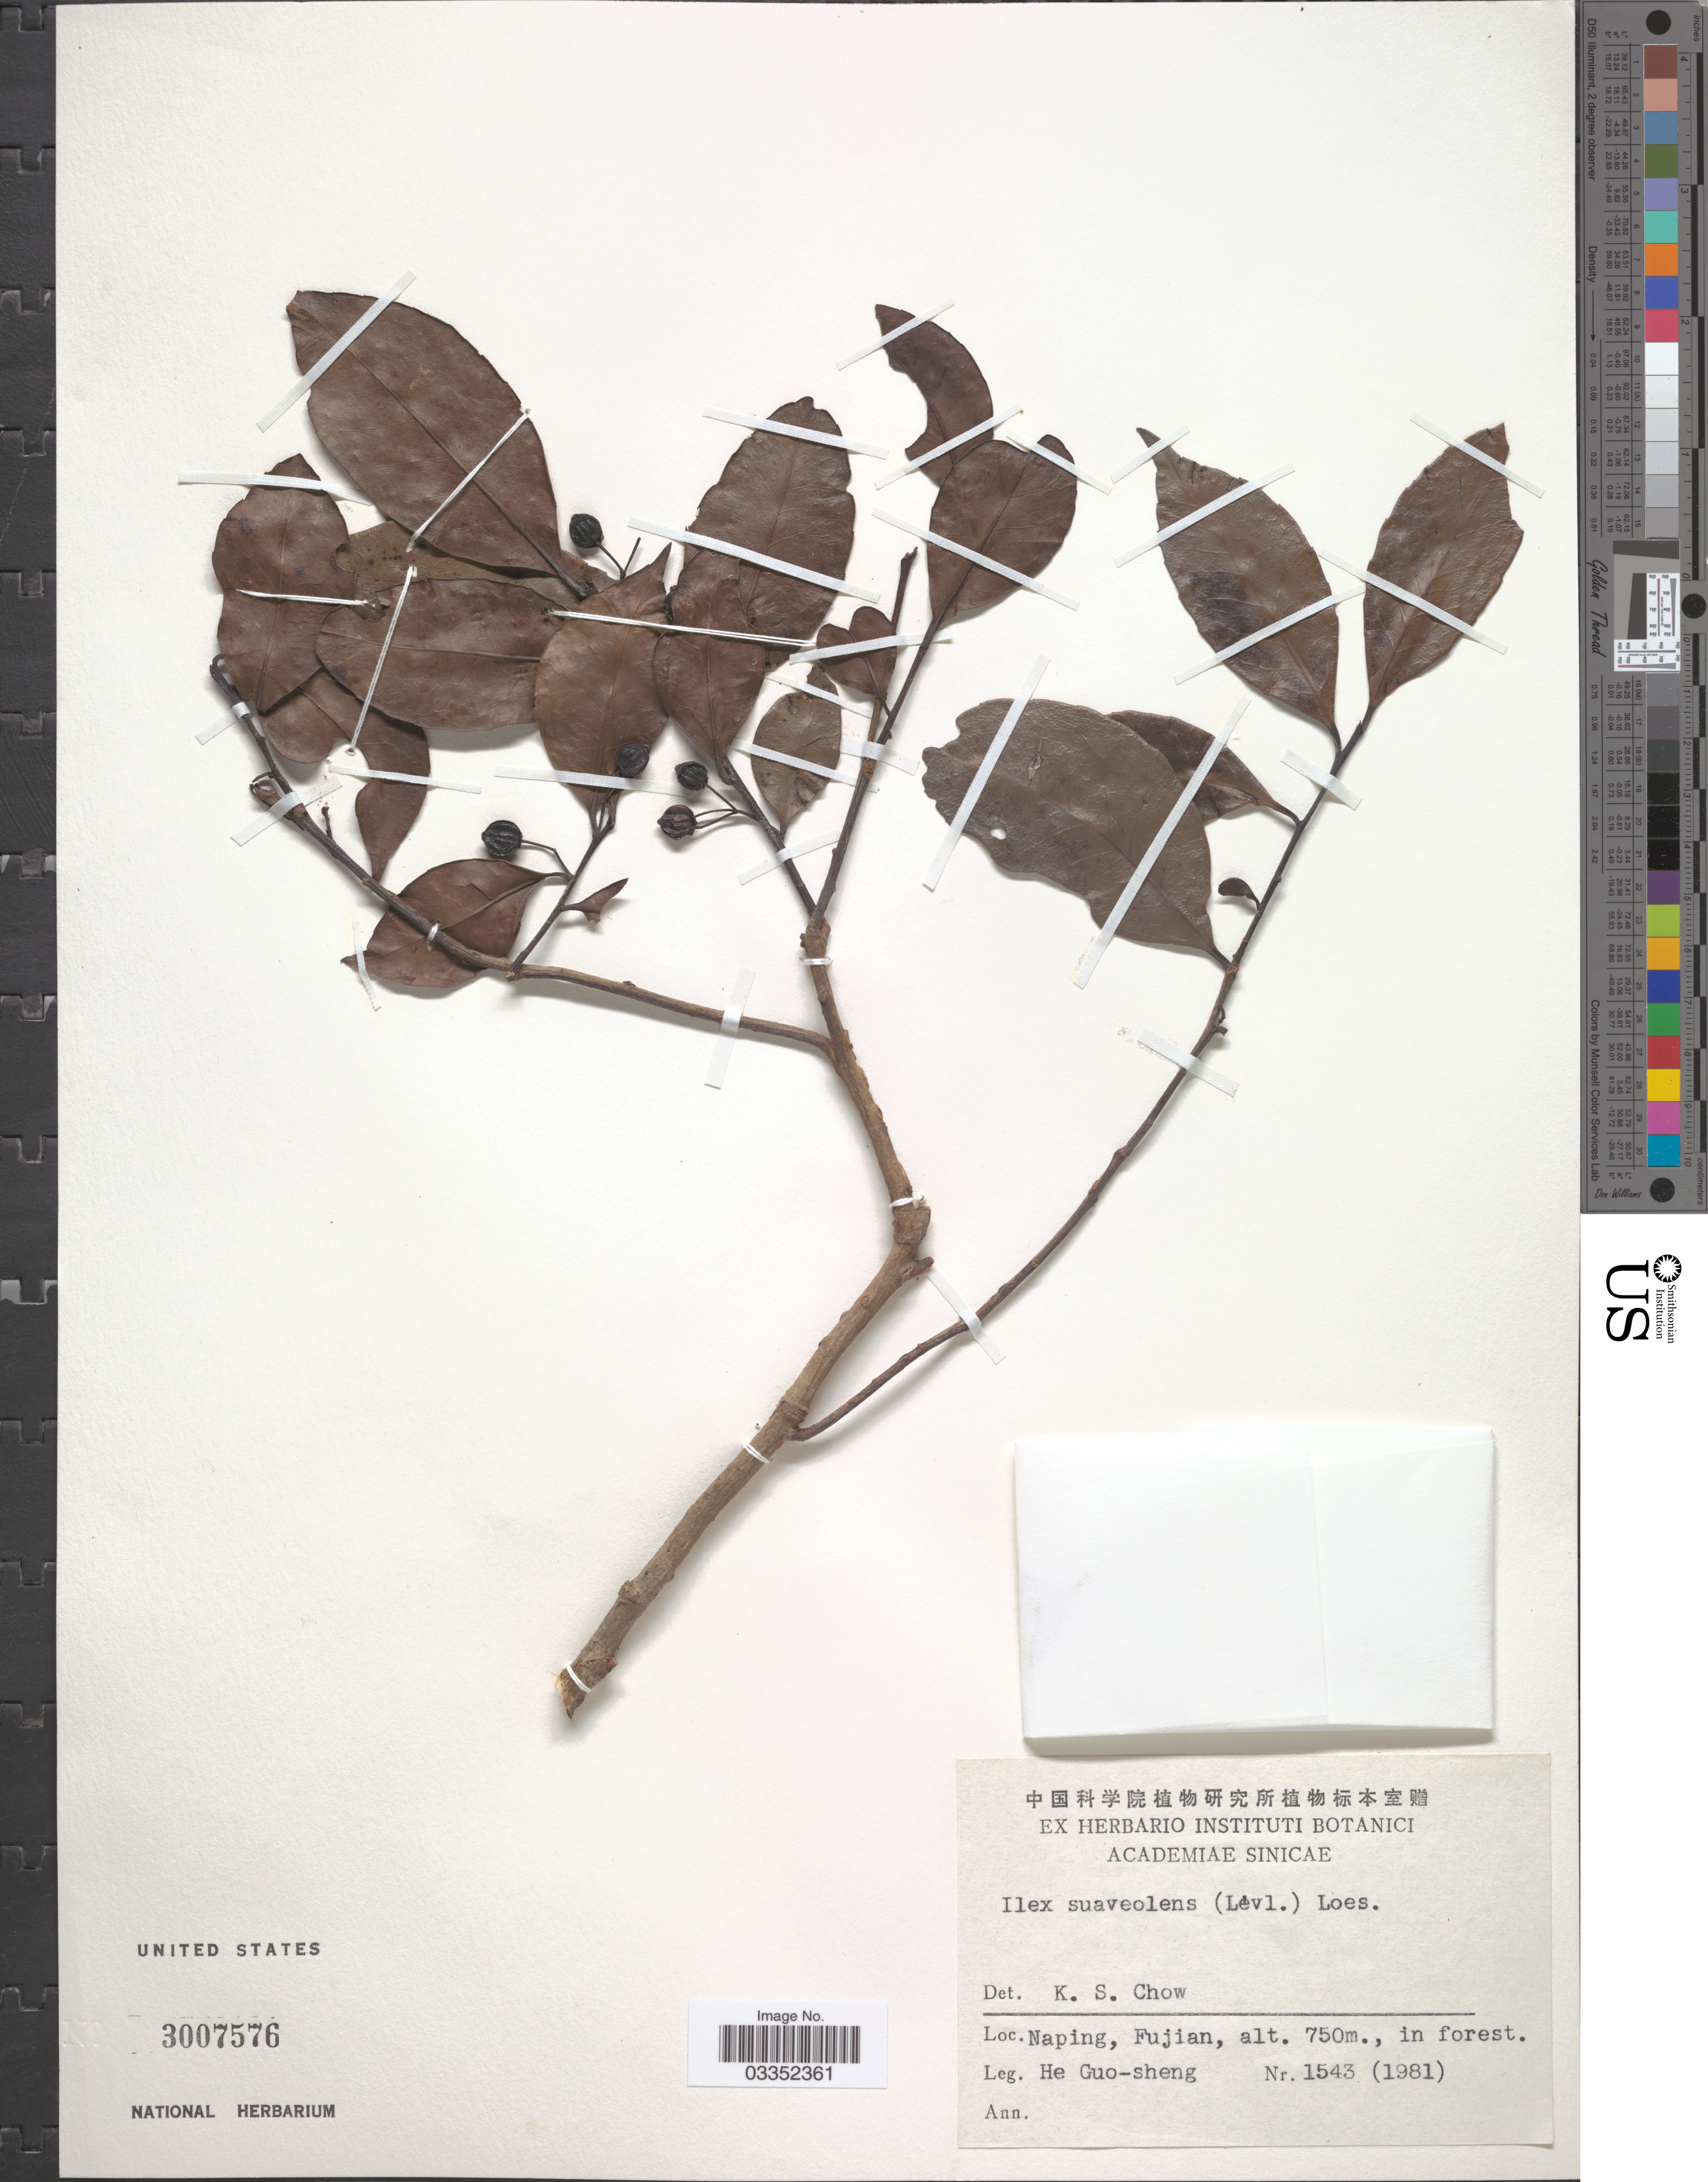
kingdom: Plantae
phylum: Tracheophyta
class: Magnoliopsida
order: Aquifoliales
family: Aquifoliaceae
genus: Ilex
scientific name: Ilex suaveolens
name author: (H. Lév.) Loes.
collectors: He Guo-shen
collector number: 1543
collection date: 1981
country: China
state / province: Fujian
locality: Naping.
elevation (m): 750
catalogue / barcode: US 3007576